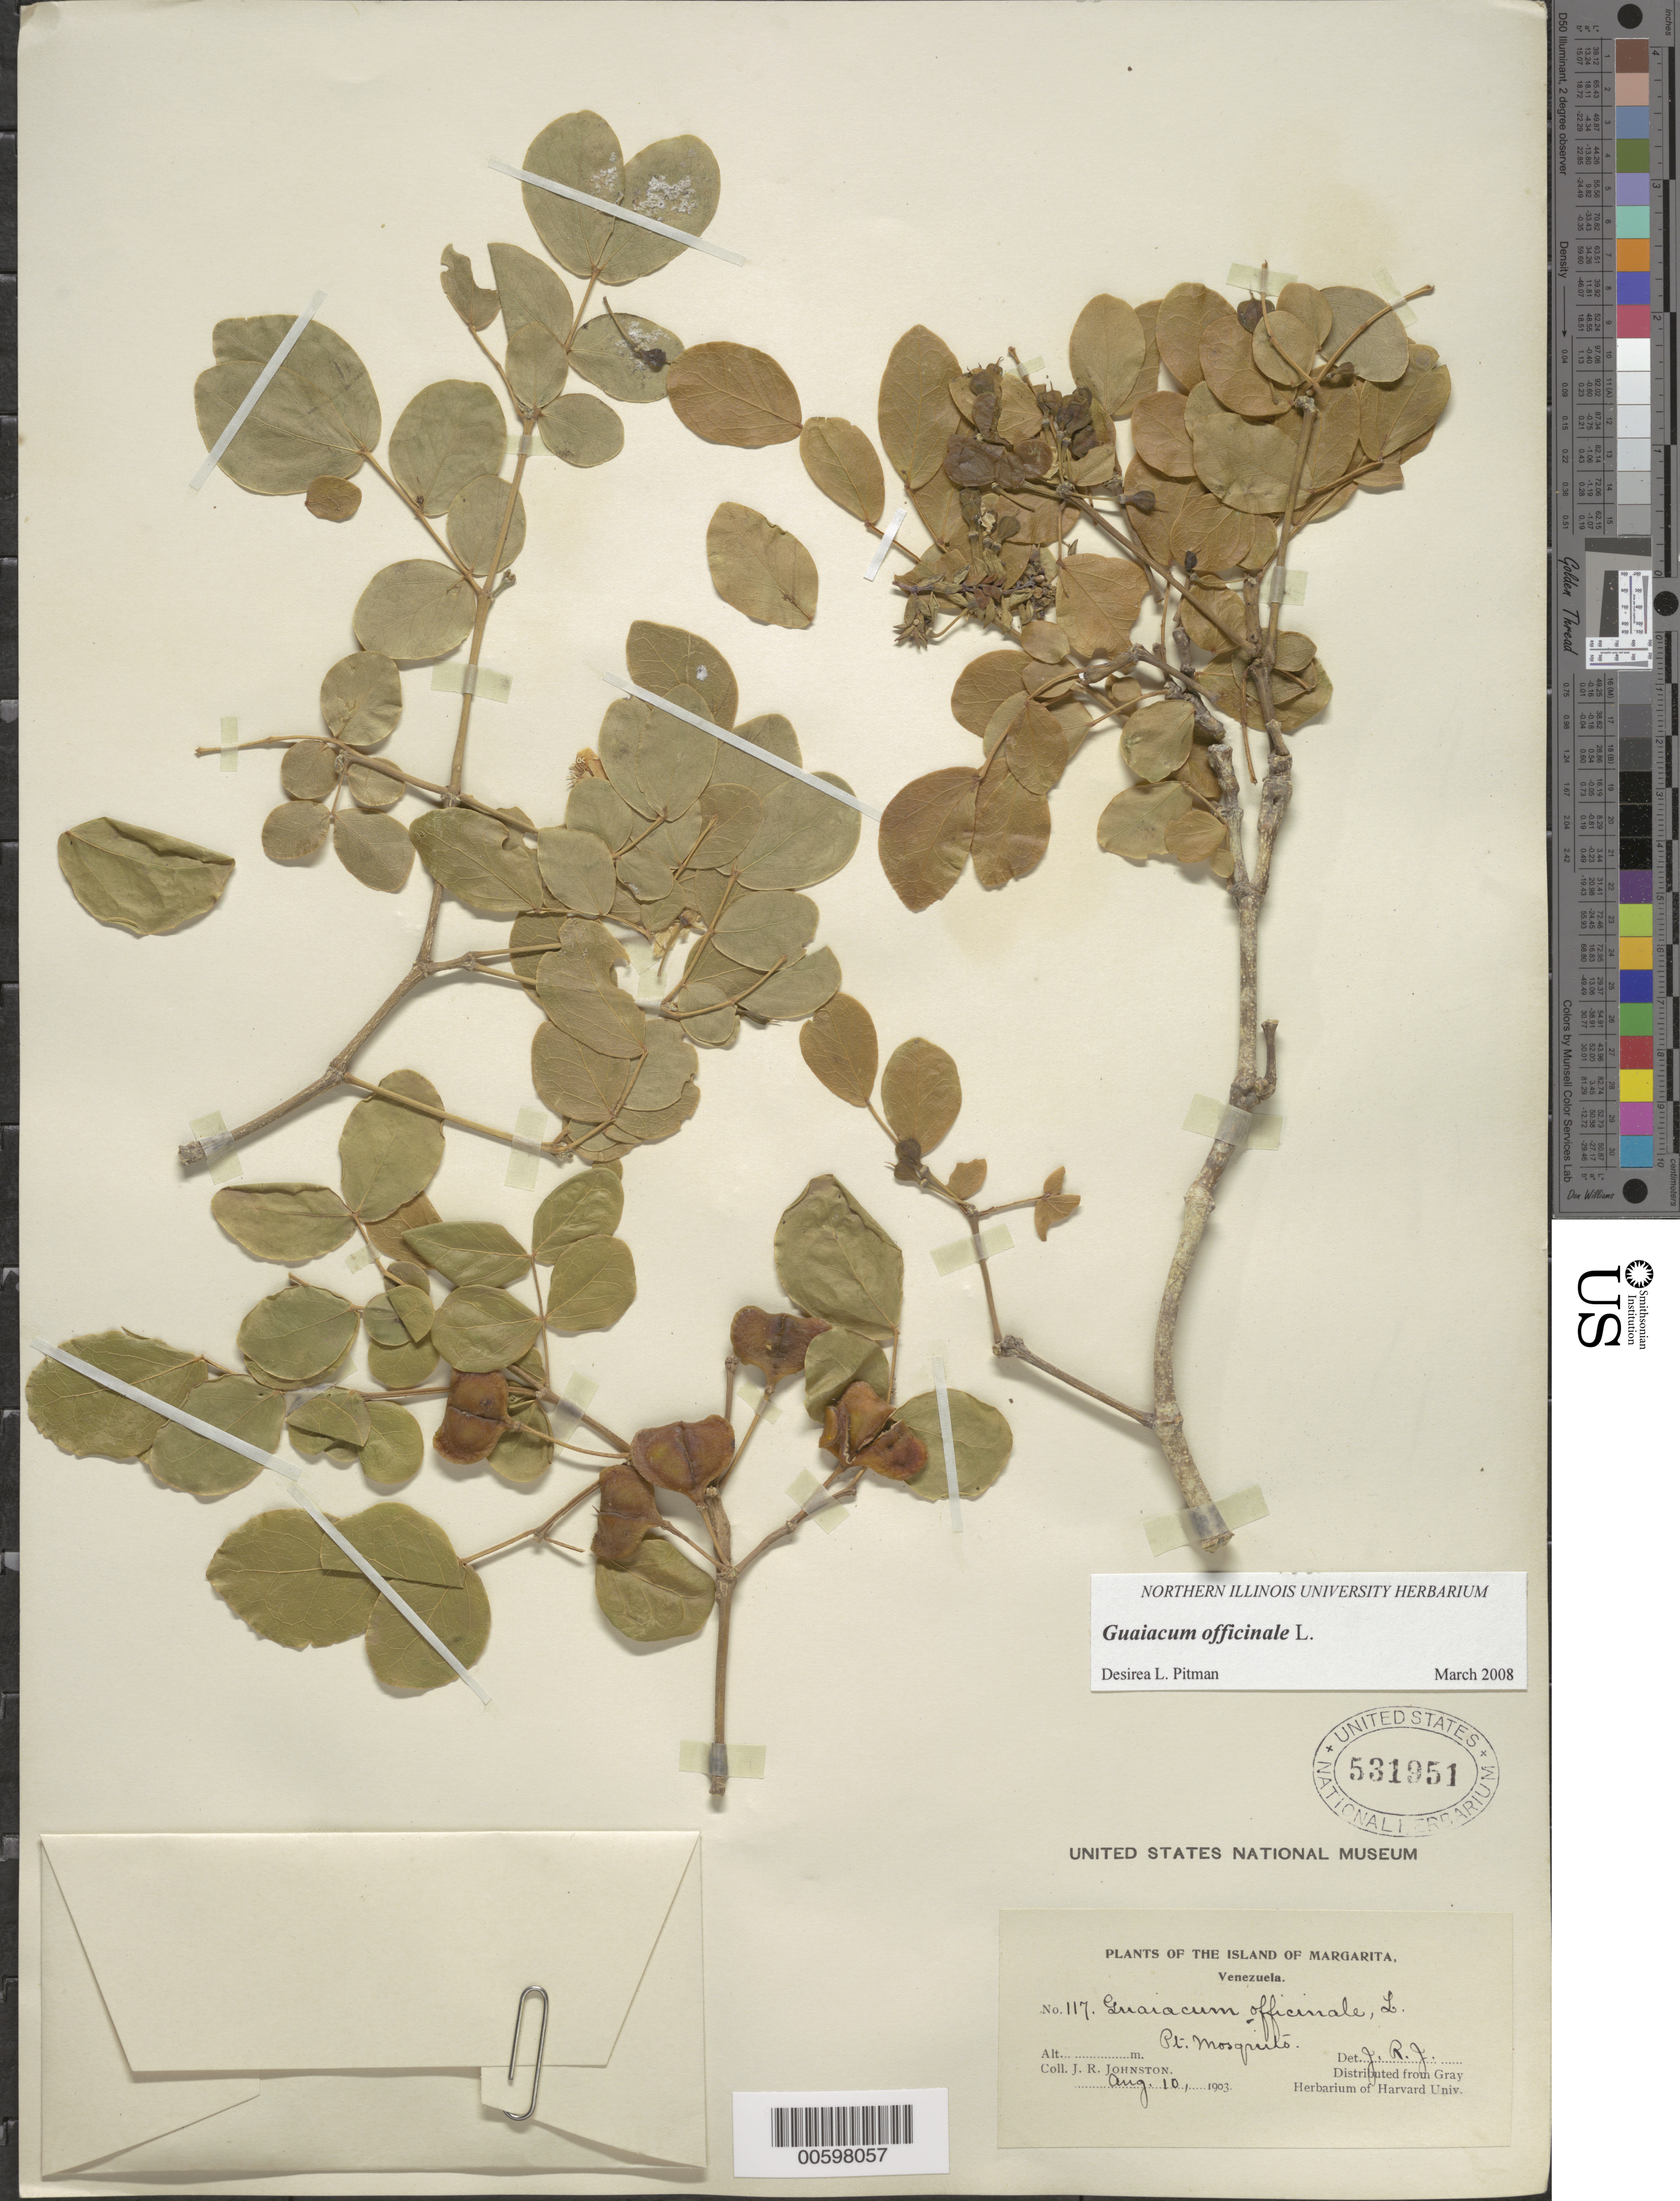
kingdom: Plantae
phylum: Tracheophyta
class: Magnoliopsida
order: Zygophyllales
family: Zygophyllaceae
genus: Guaiacum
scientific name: Guaiacum officinale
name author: L.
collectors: J. Johnston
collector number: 117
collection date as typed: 10 Aug 1903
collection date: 1903-08-10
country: Venezuela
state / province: Nueva Esparta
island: Margarita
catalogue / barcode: US 531951